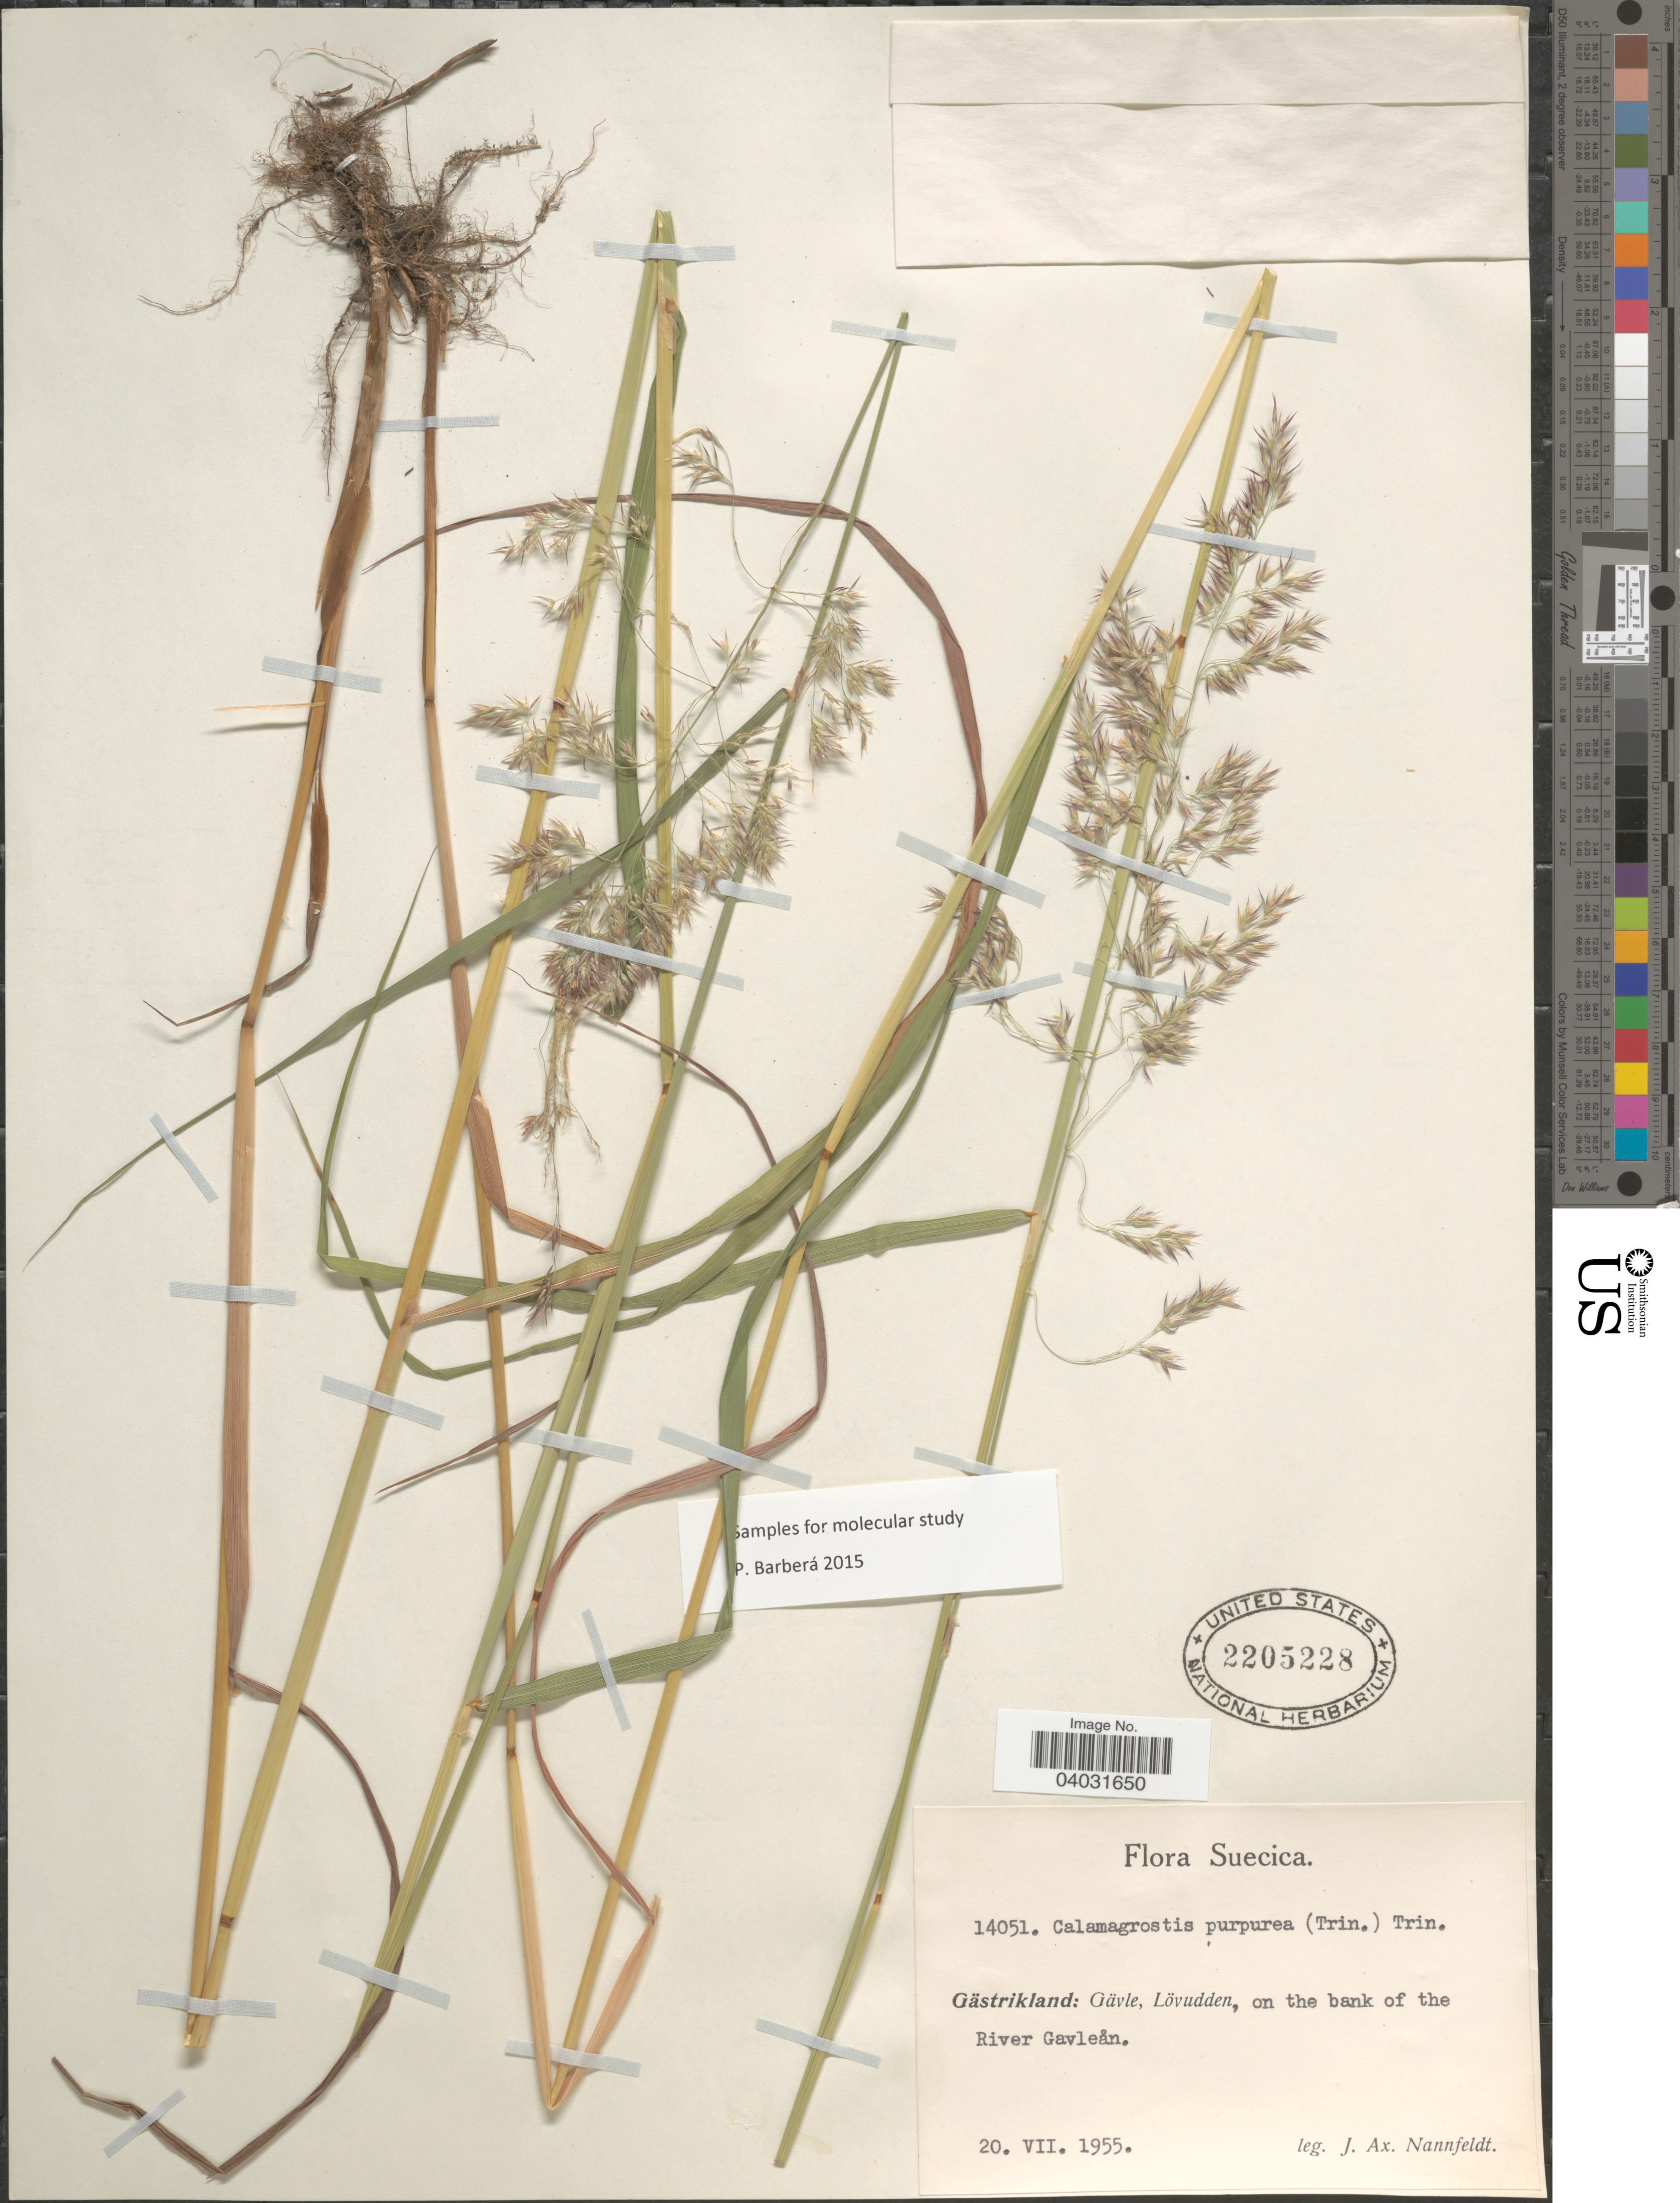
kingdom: Plantae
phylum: Tracheophyta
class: Liliopsida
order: Poales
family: Poaceae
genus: Calamagrostis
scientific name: Calamagrostis purpurea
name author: (Trin.) Trin.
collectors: J. Nannfeldt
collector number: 14051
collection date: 1955-07-20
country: Sweden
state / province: Gavleborg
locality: Suecica. Gästrikland: Gävle, Lövudden, on the bank of the River Gavleån.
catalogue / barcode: US 2205228